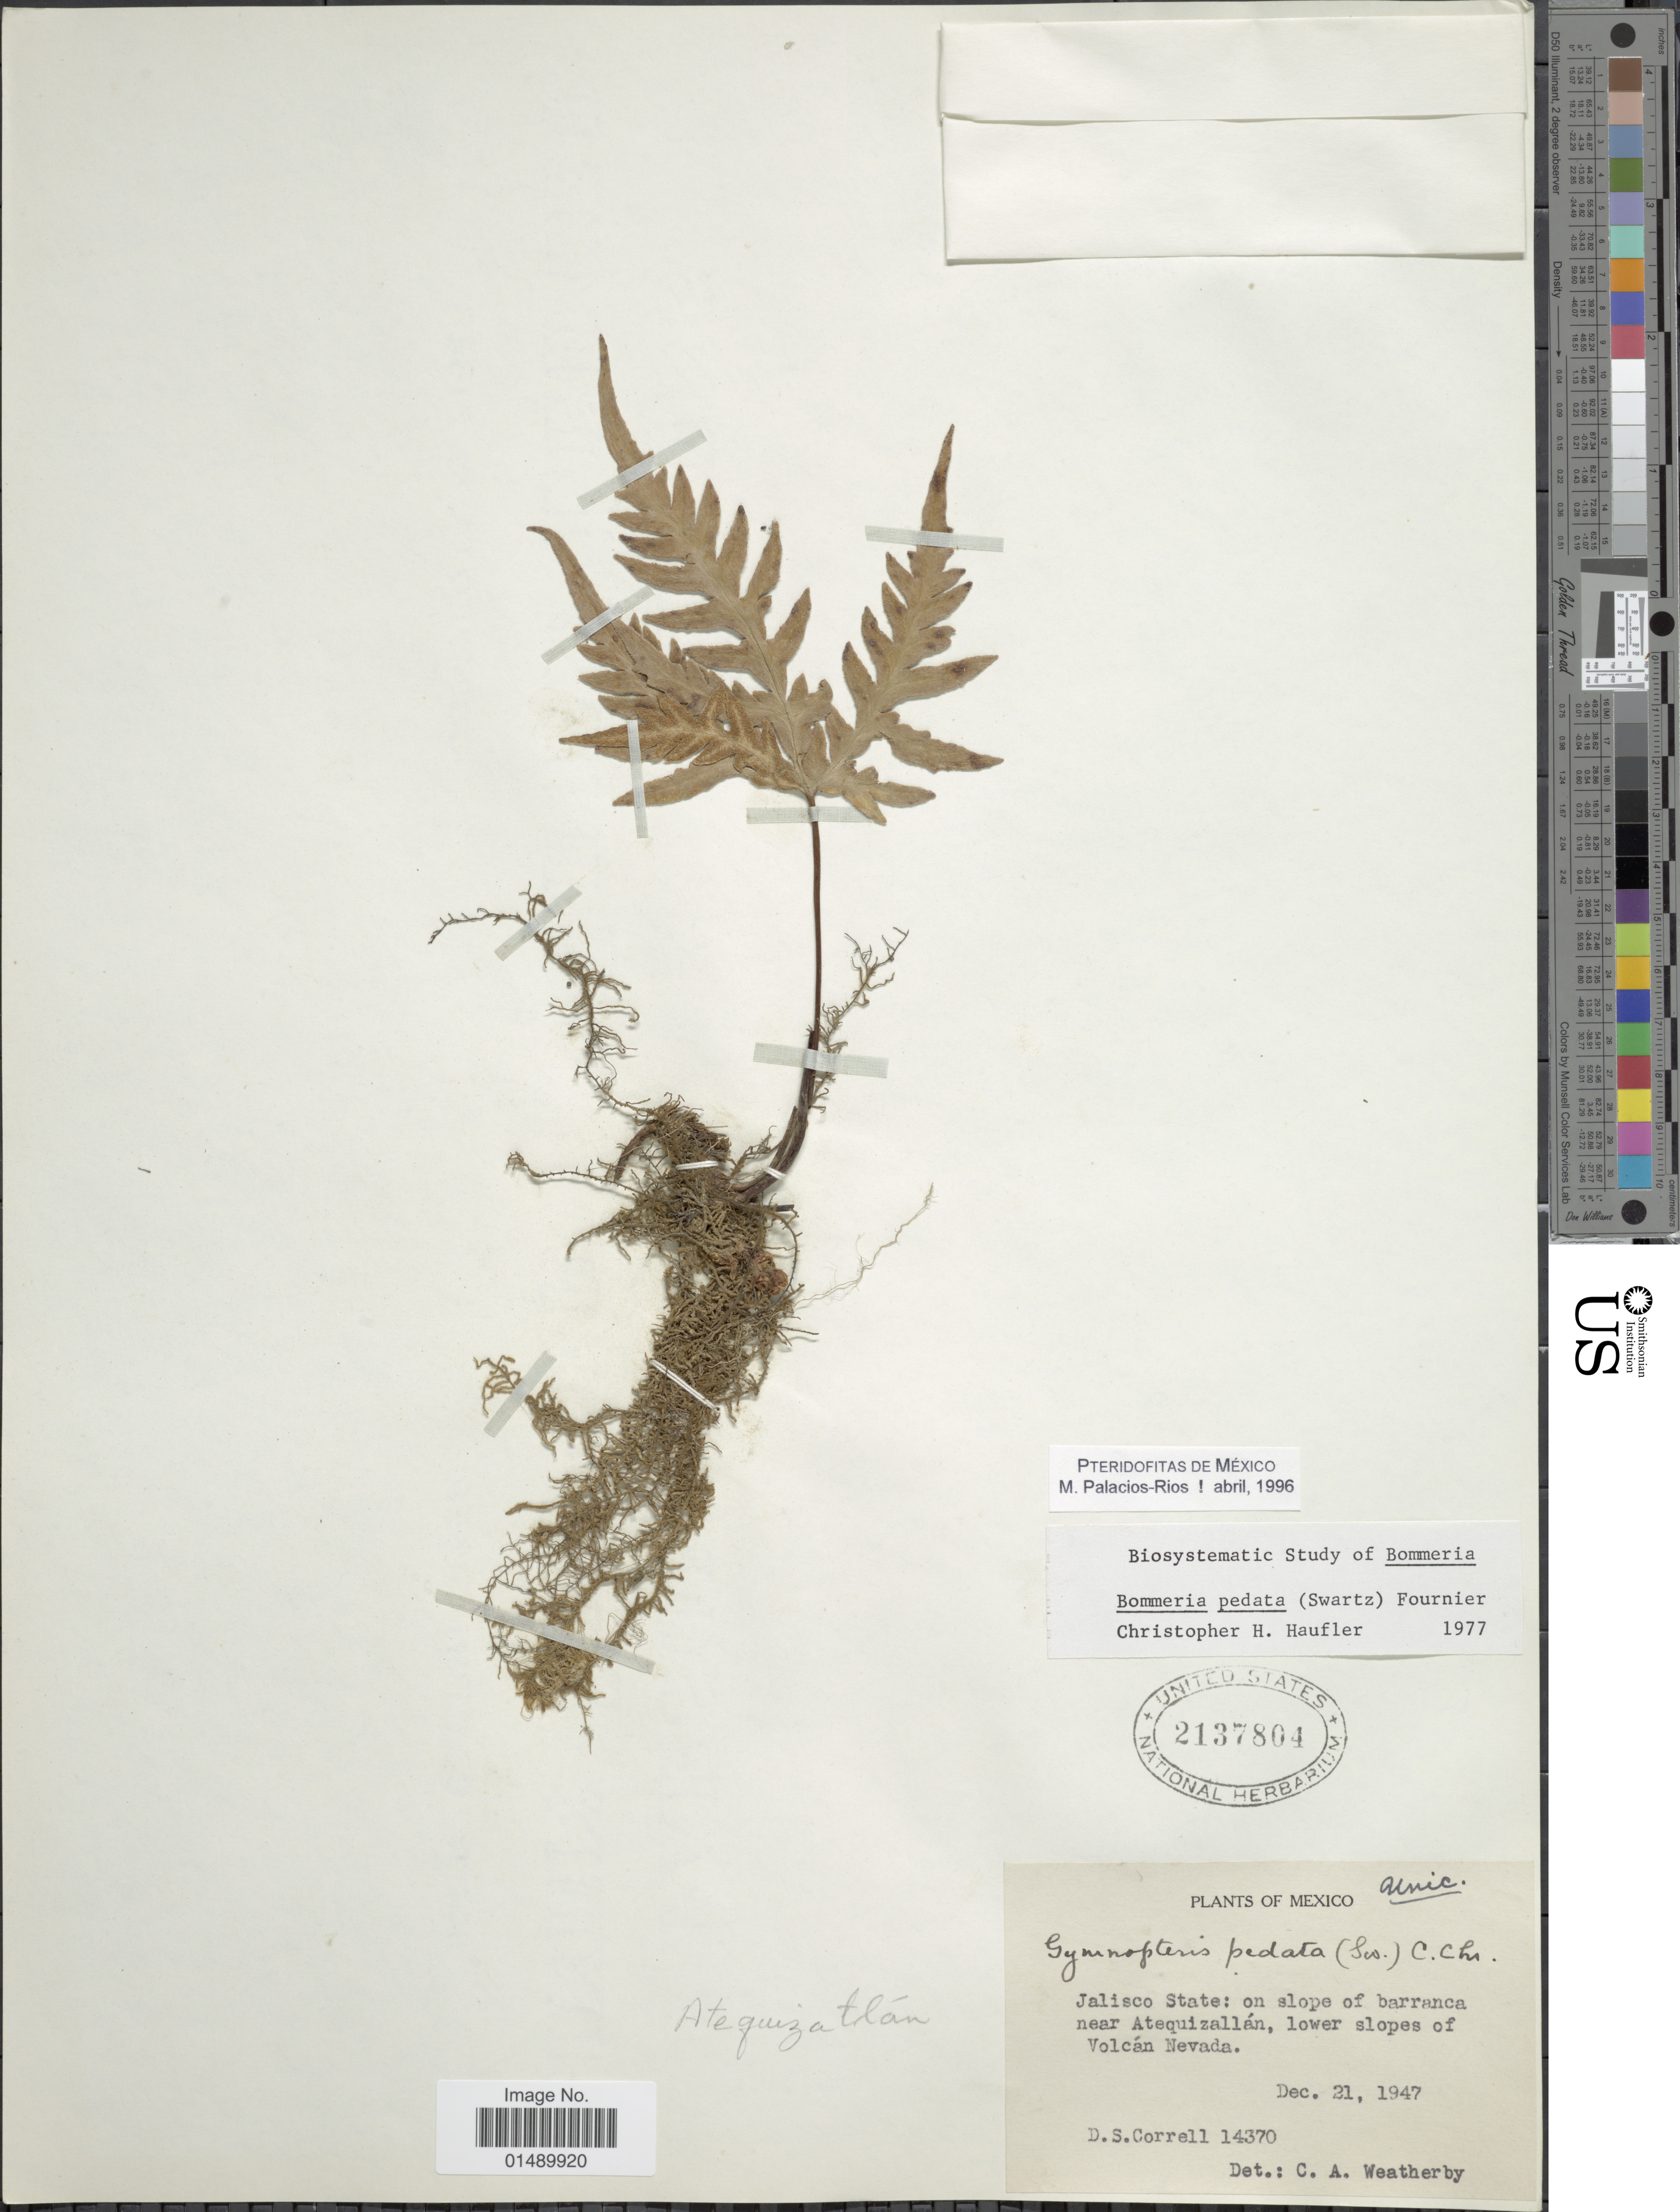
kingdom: Plantae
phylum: Tracheophyta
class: Polypodiopsida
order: Polypodiales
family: Pteridaceae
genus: Bommeria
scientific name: Bommeria pedata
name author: (Sw.) E. Fourn.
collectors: D. S. Correll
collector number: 14370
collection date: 1947-12-21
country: Mexico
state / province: Jalisco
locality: Mexico, Jalisco State: on slope barranca near Atequizallan, lower slopes of Volcan Nevada.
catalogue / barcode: US 2137804